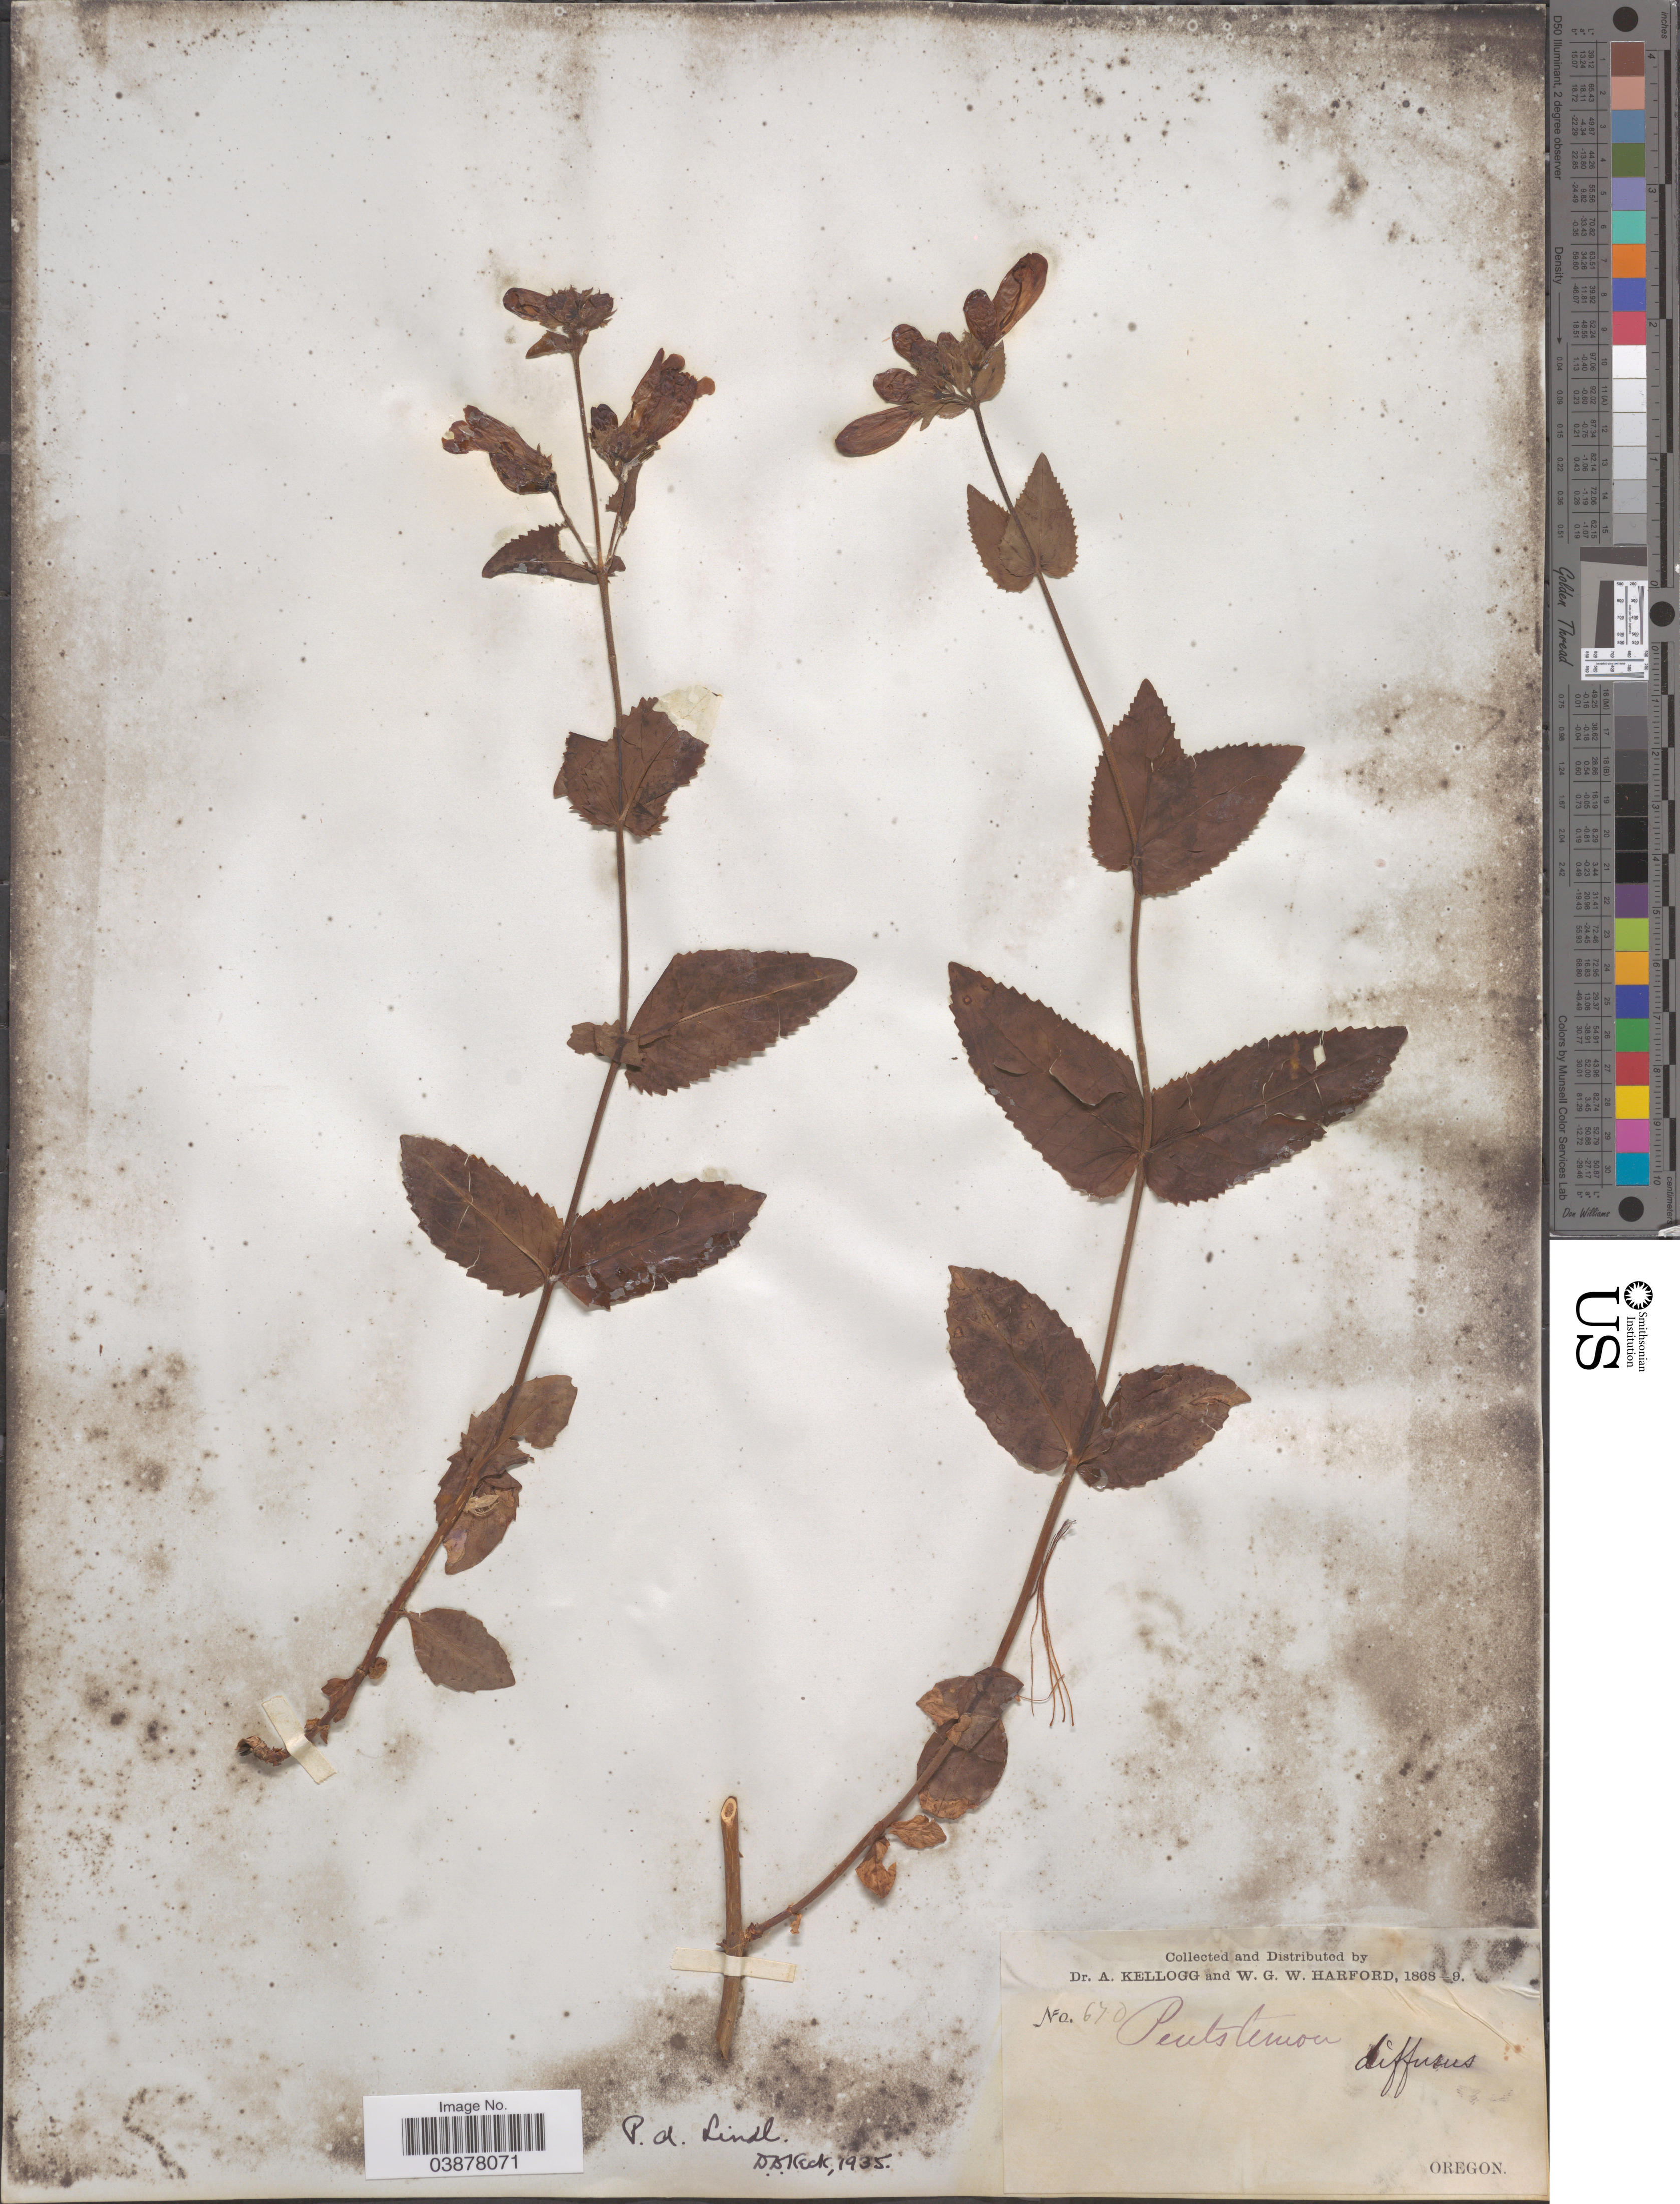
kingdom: Plantae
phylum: Tracheophyta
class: Magnoliopsida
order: Lamiales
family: Plantaginaceae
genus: Penstemon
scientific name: Penstemon serrulatus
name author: Menzies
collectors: A. Kellogg & W. G. W. Harford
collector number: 670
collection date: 1868/1869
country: United States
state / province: Oregon